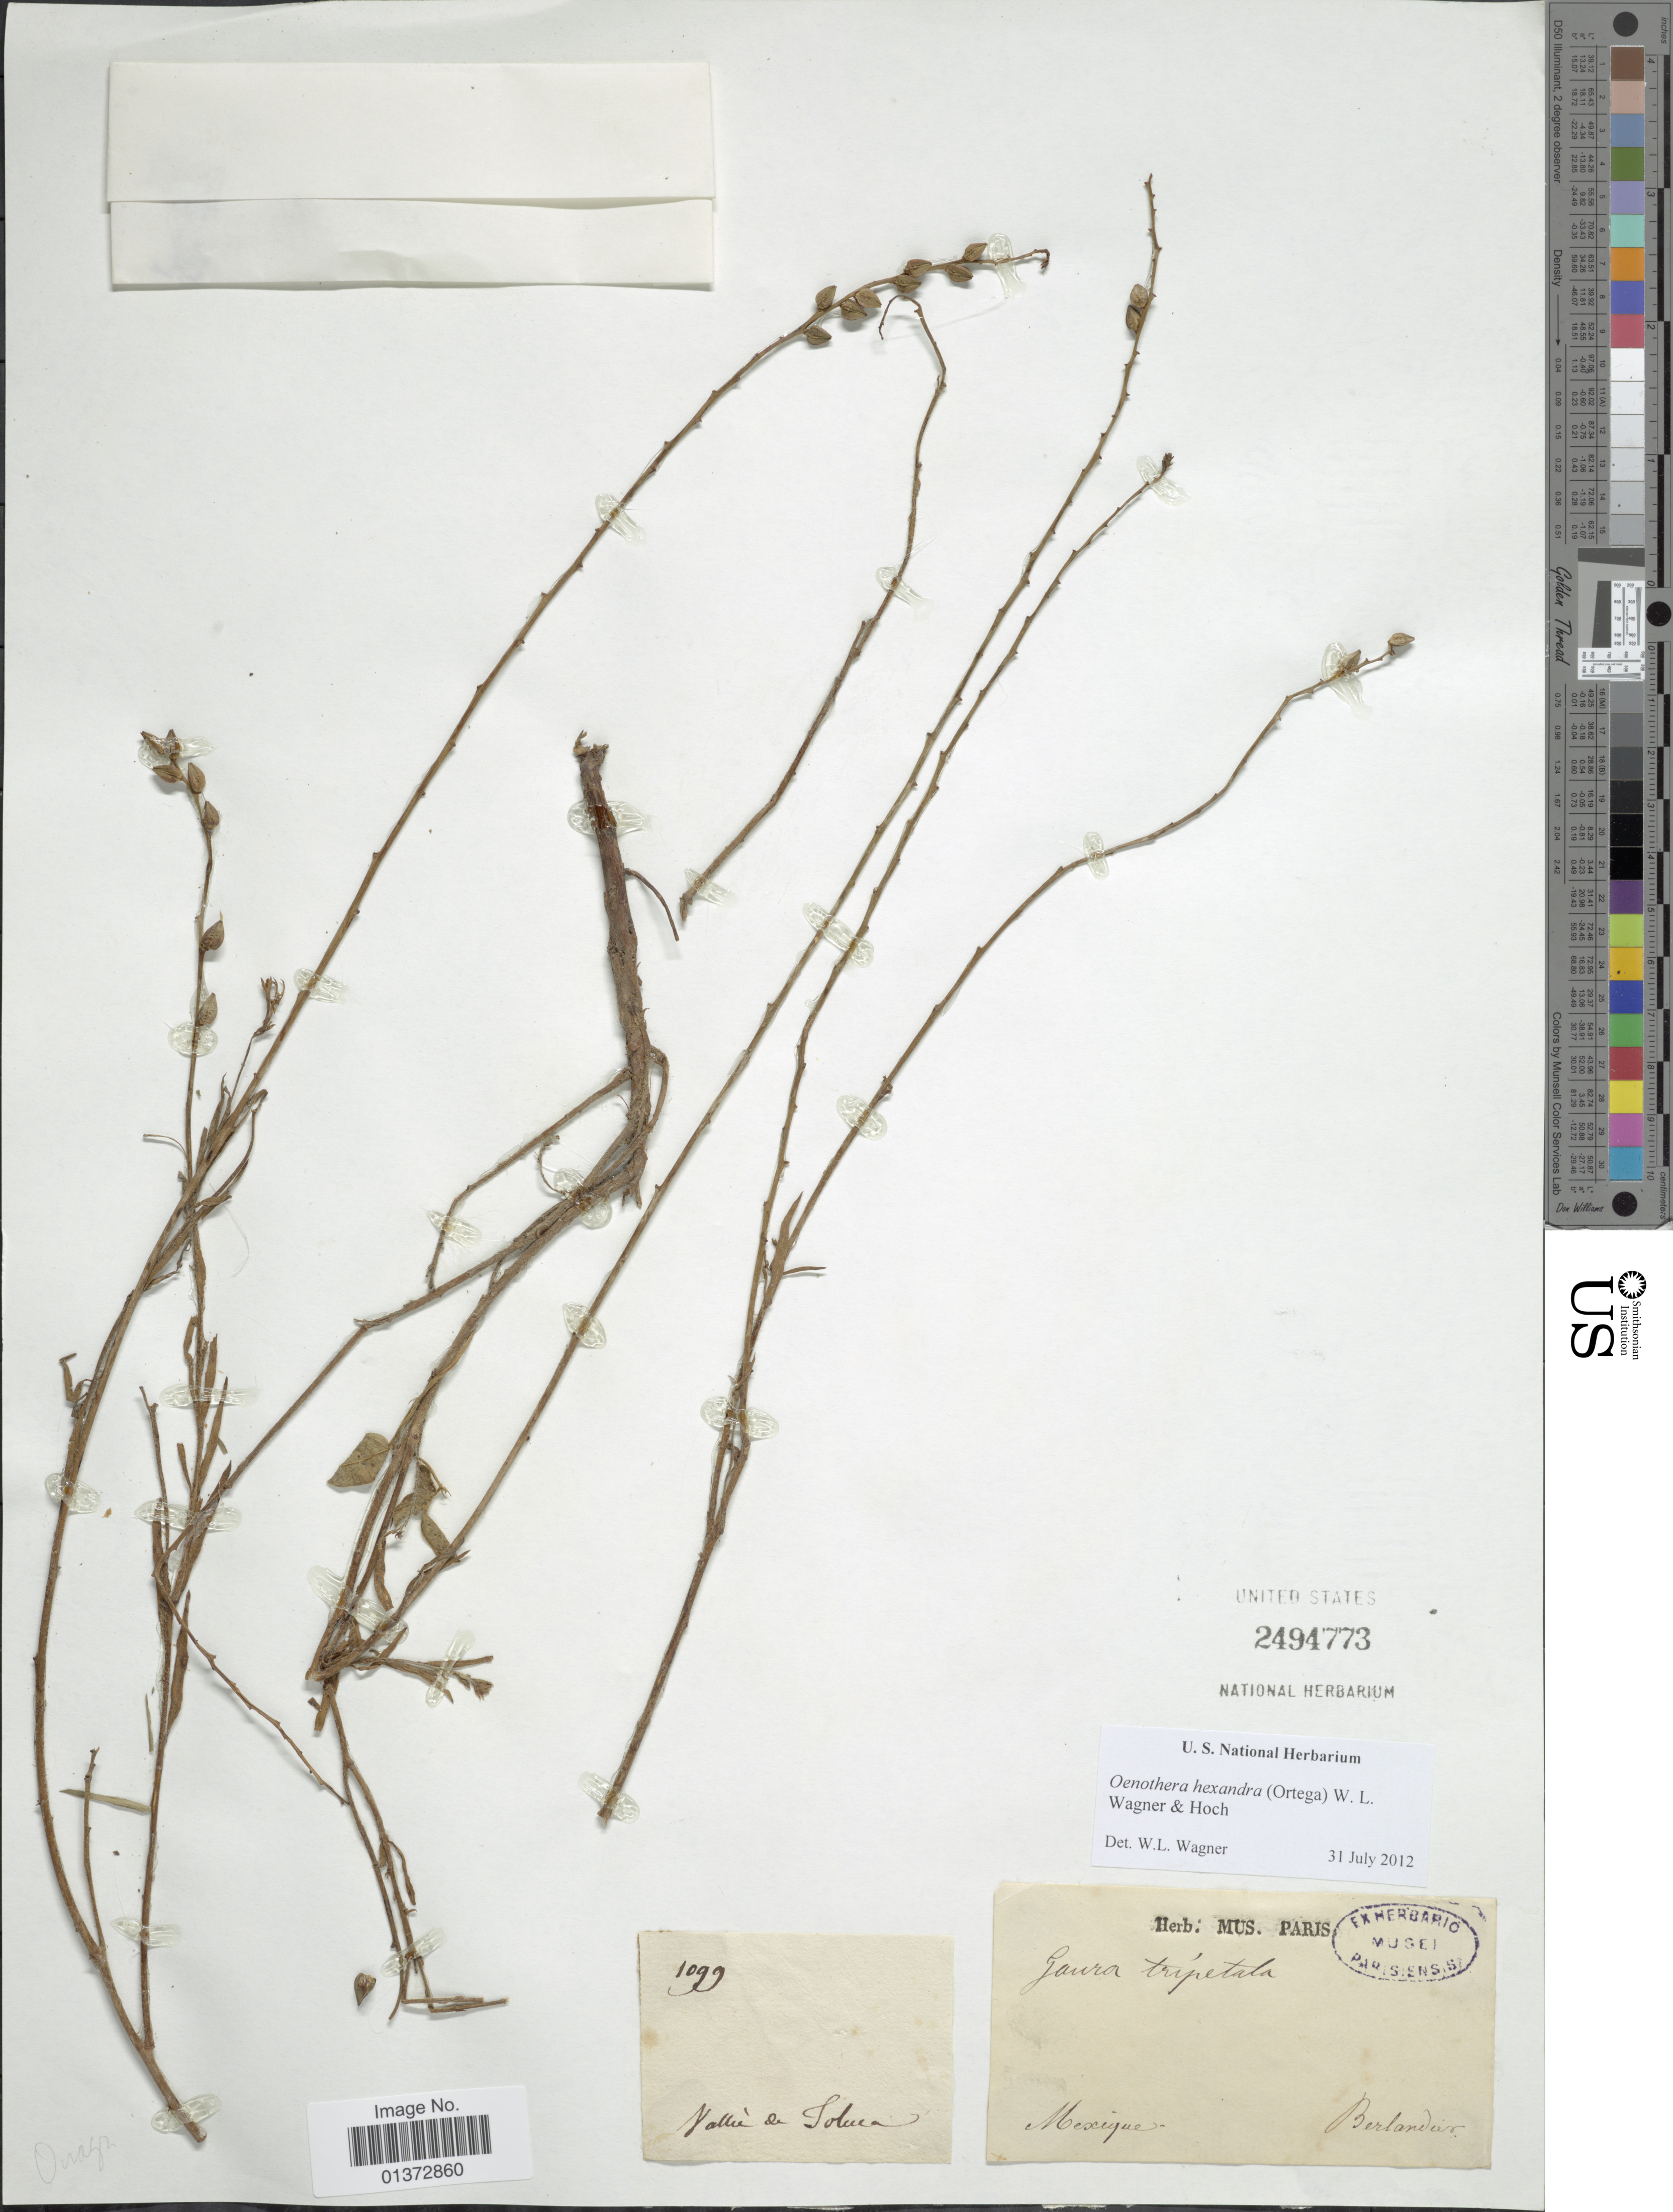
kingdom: Plantae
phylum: Tracheophyta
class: Magnoliopsida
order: Myrtales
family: Onagraceae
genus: Oenothera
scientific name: Oenothera hexandra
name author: (Ortega) W.L. Wagner & Hoch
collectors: J. L. Berlandier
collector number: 1099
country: Mexico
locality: Vallee de Toluca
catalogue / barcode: US 2494773